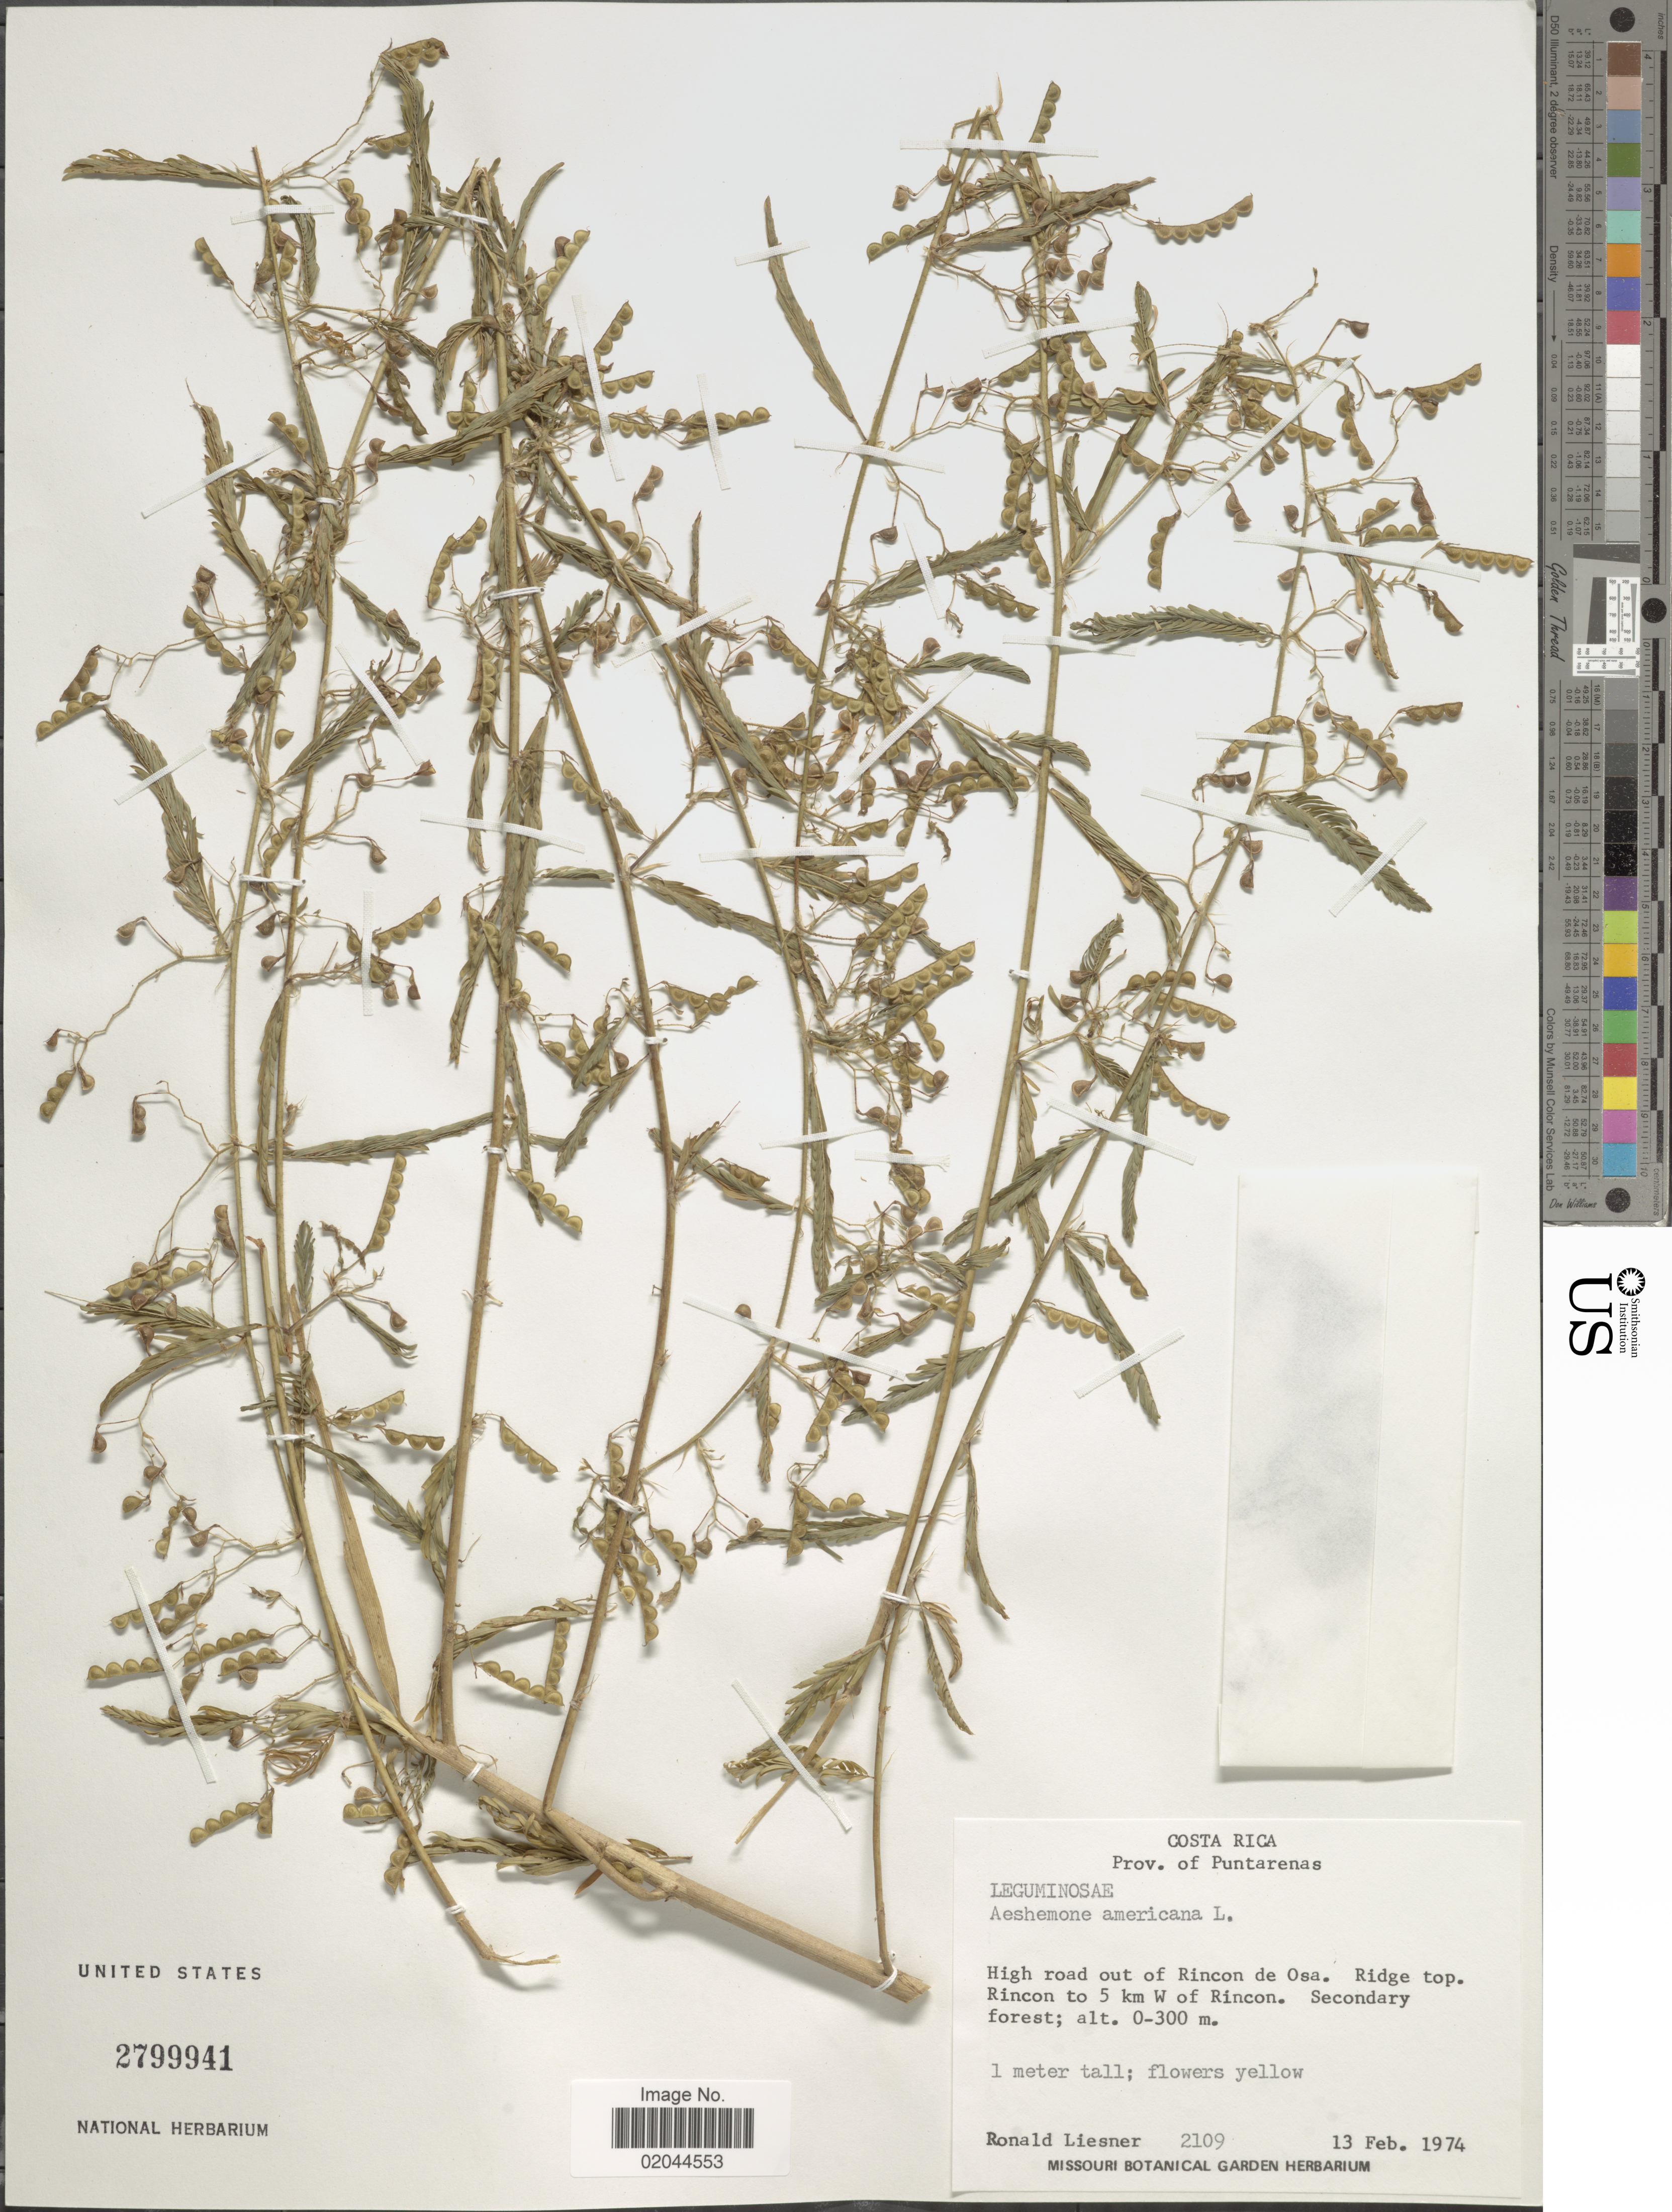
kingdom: Plantae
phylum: Tracheophyta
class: Magnoliopsida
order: Fabales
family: Fabaceae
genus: Aeschynomene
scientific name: Aeschynomene americana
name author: L.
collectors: R. L. Liesner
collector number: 2109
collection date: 1974-02-13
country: Costa Rica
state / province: Puntarenas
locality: High road out of Rincon de Osa, ridge top Rincon to 5 km W of Rincon, secondary forest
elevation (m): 0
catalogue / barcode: US 2799941